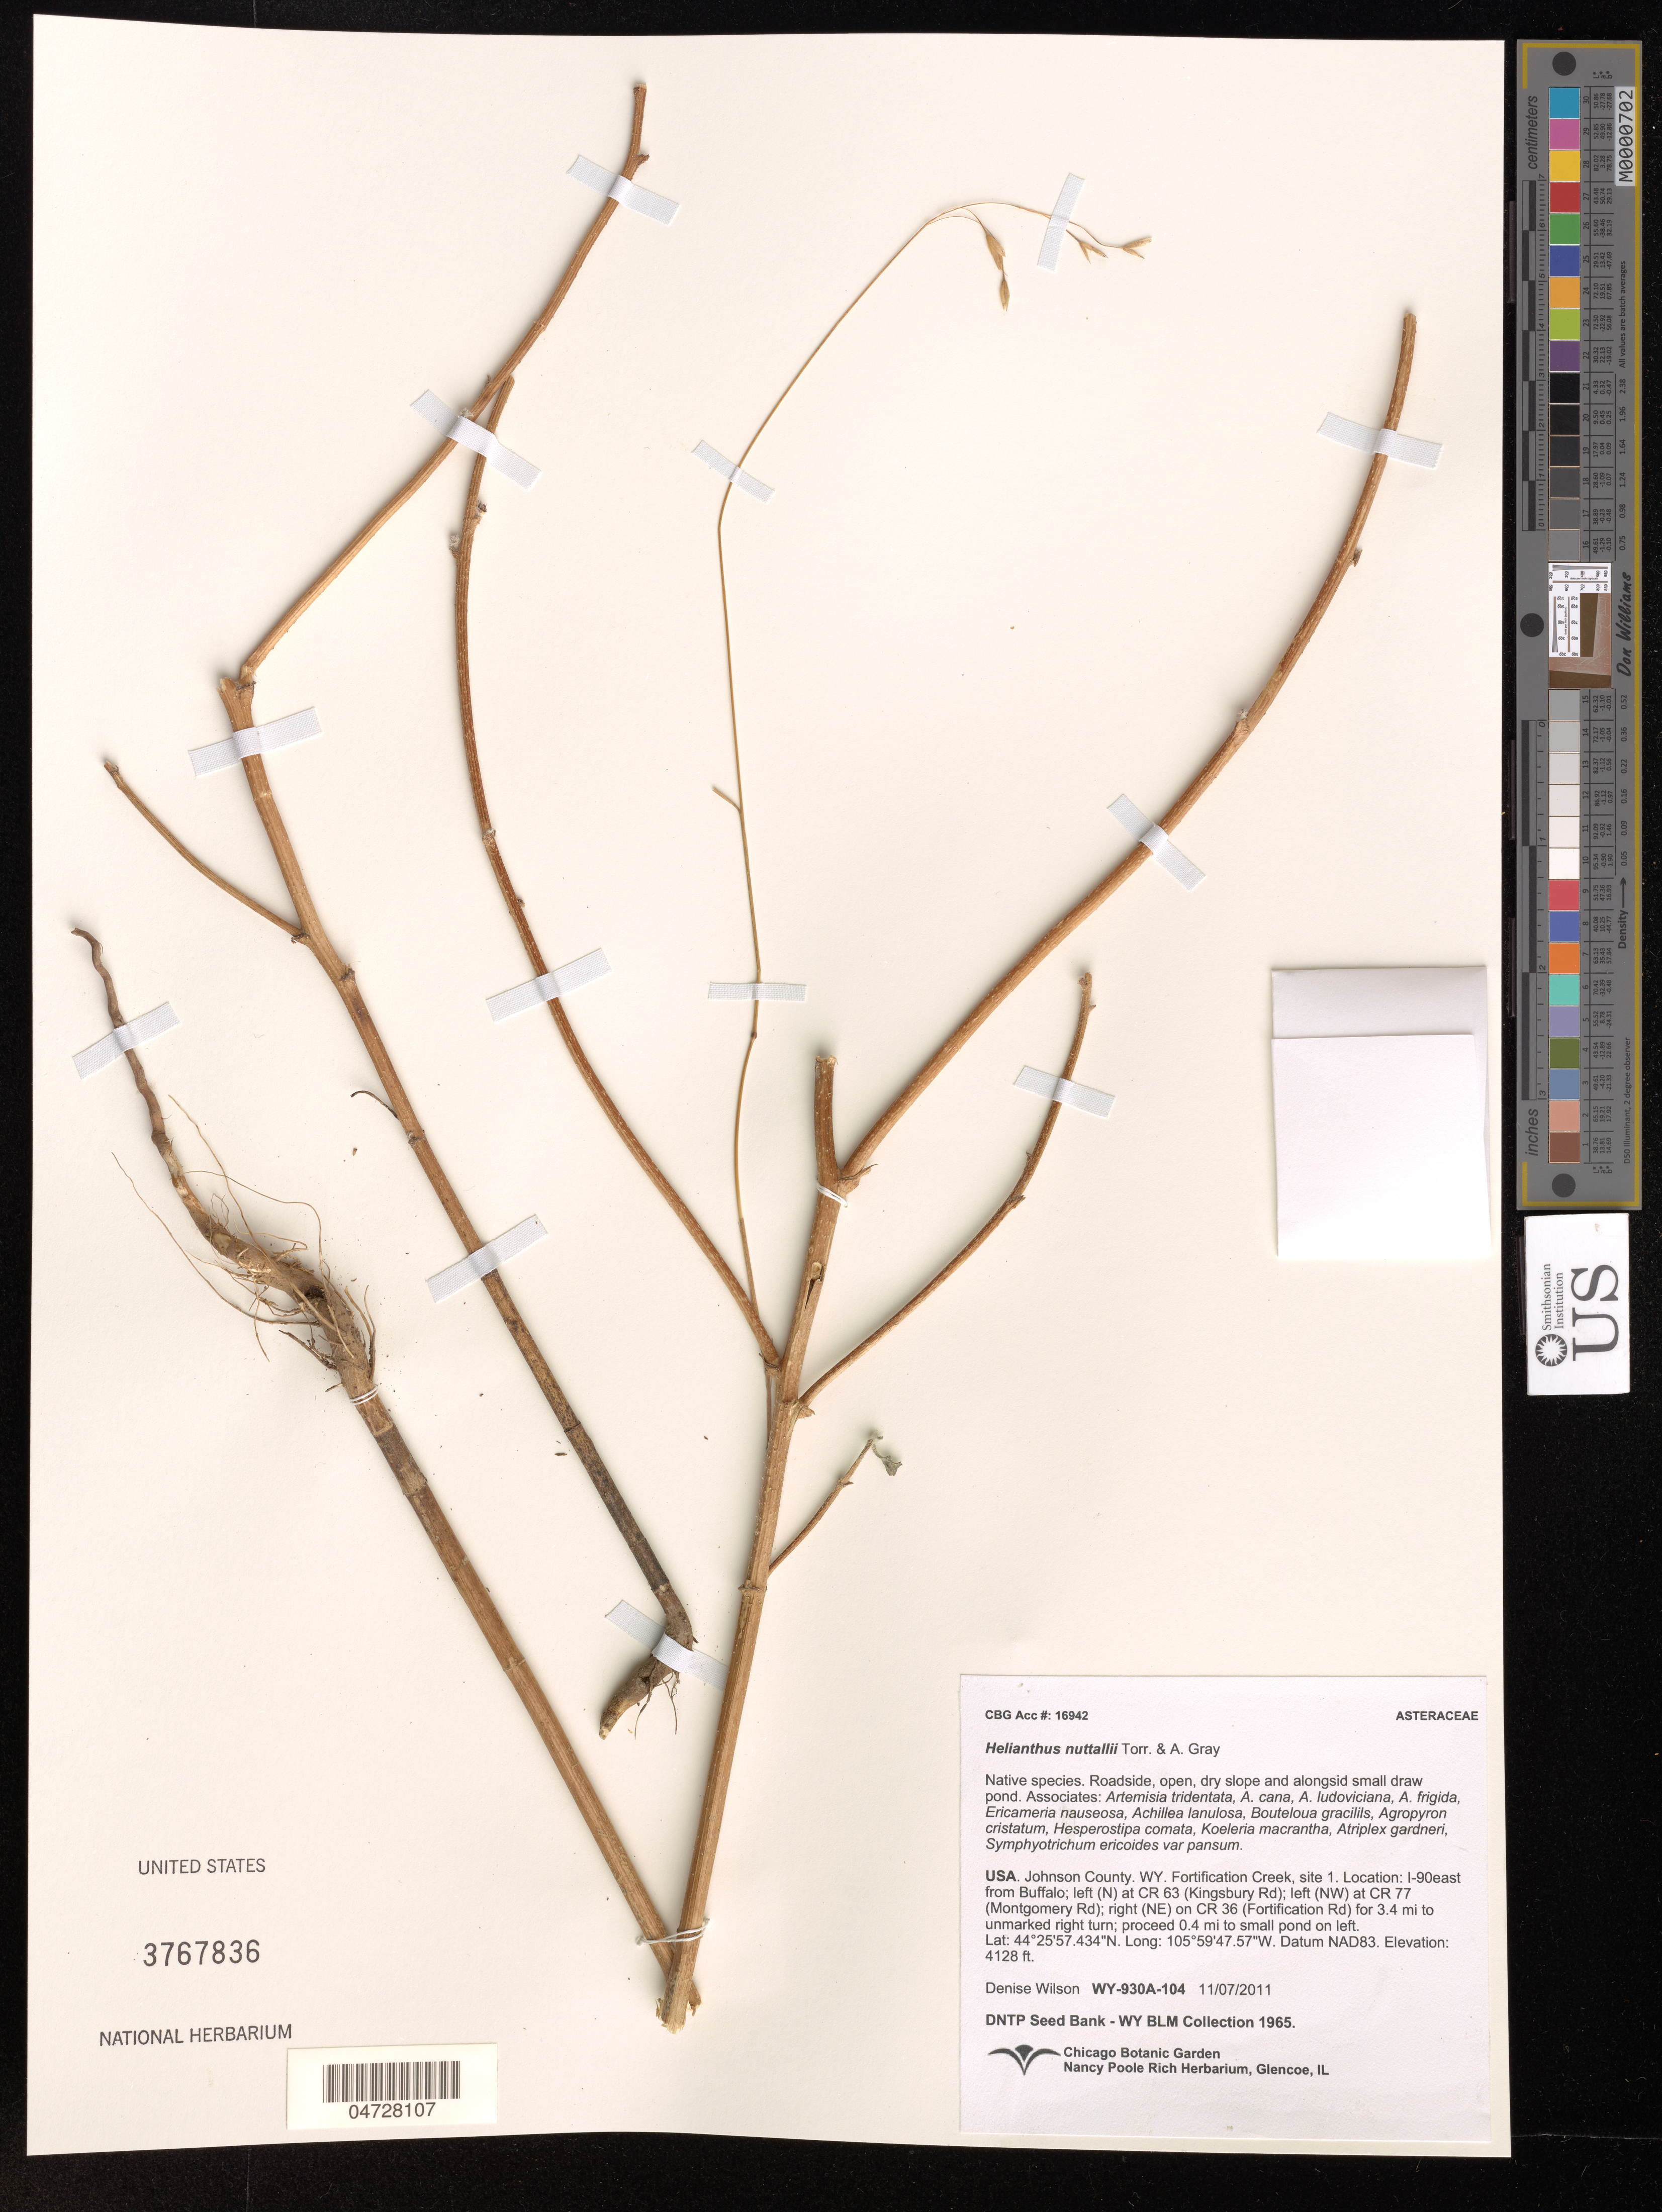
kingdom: Plantae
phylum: Tracheophyta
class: Magnoliopsida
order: Asterales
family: Asteraceae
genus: Helianthus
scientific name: Helianthus nuttallii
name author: Torr. & A. Gray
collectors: D. Wilson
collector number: WY-930A-104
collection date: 2011-11-07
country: United States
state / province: Wyoming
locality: Johnson County, Fortification Creek, site 1, l-90east from Buffalo; left (N) at CR 63 (Kingsbury Rd); left (NW) at CR 77 (Montgomery Rd); right (NE) on CR 36 (Fortification Rd) for 3.4 mi to unmarked right turn; proceed 0.4 mi to small pond on left.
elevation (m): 1258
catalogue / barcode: US 3767836